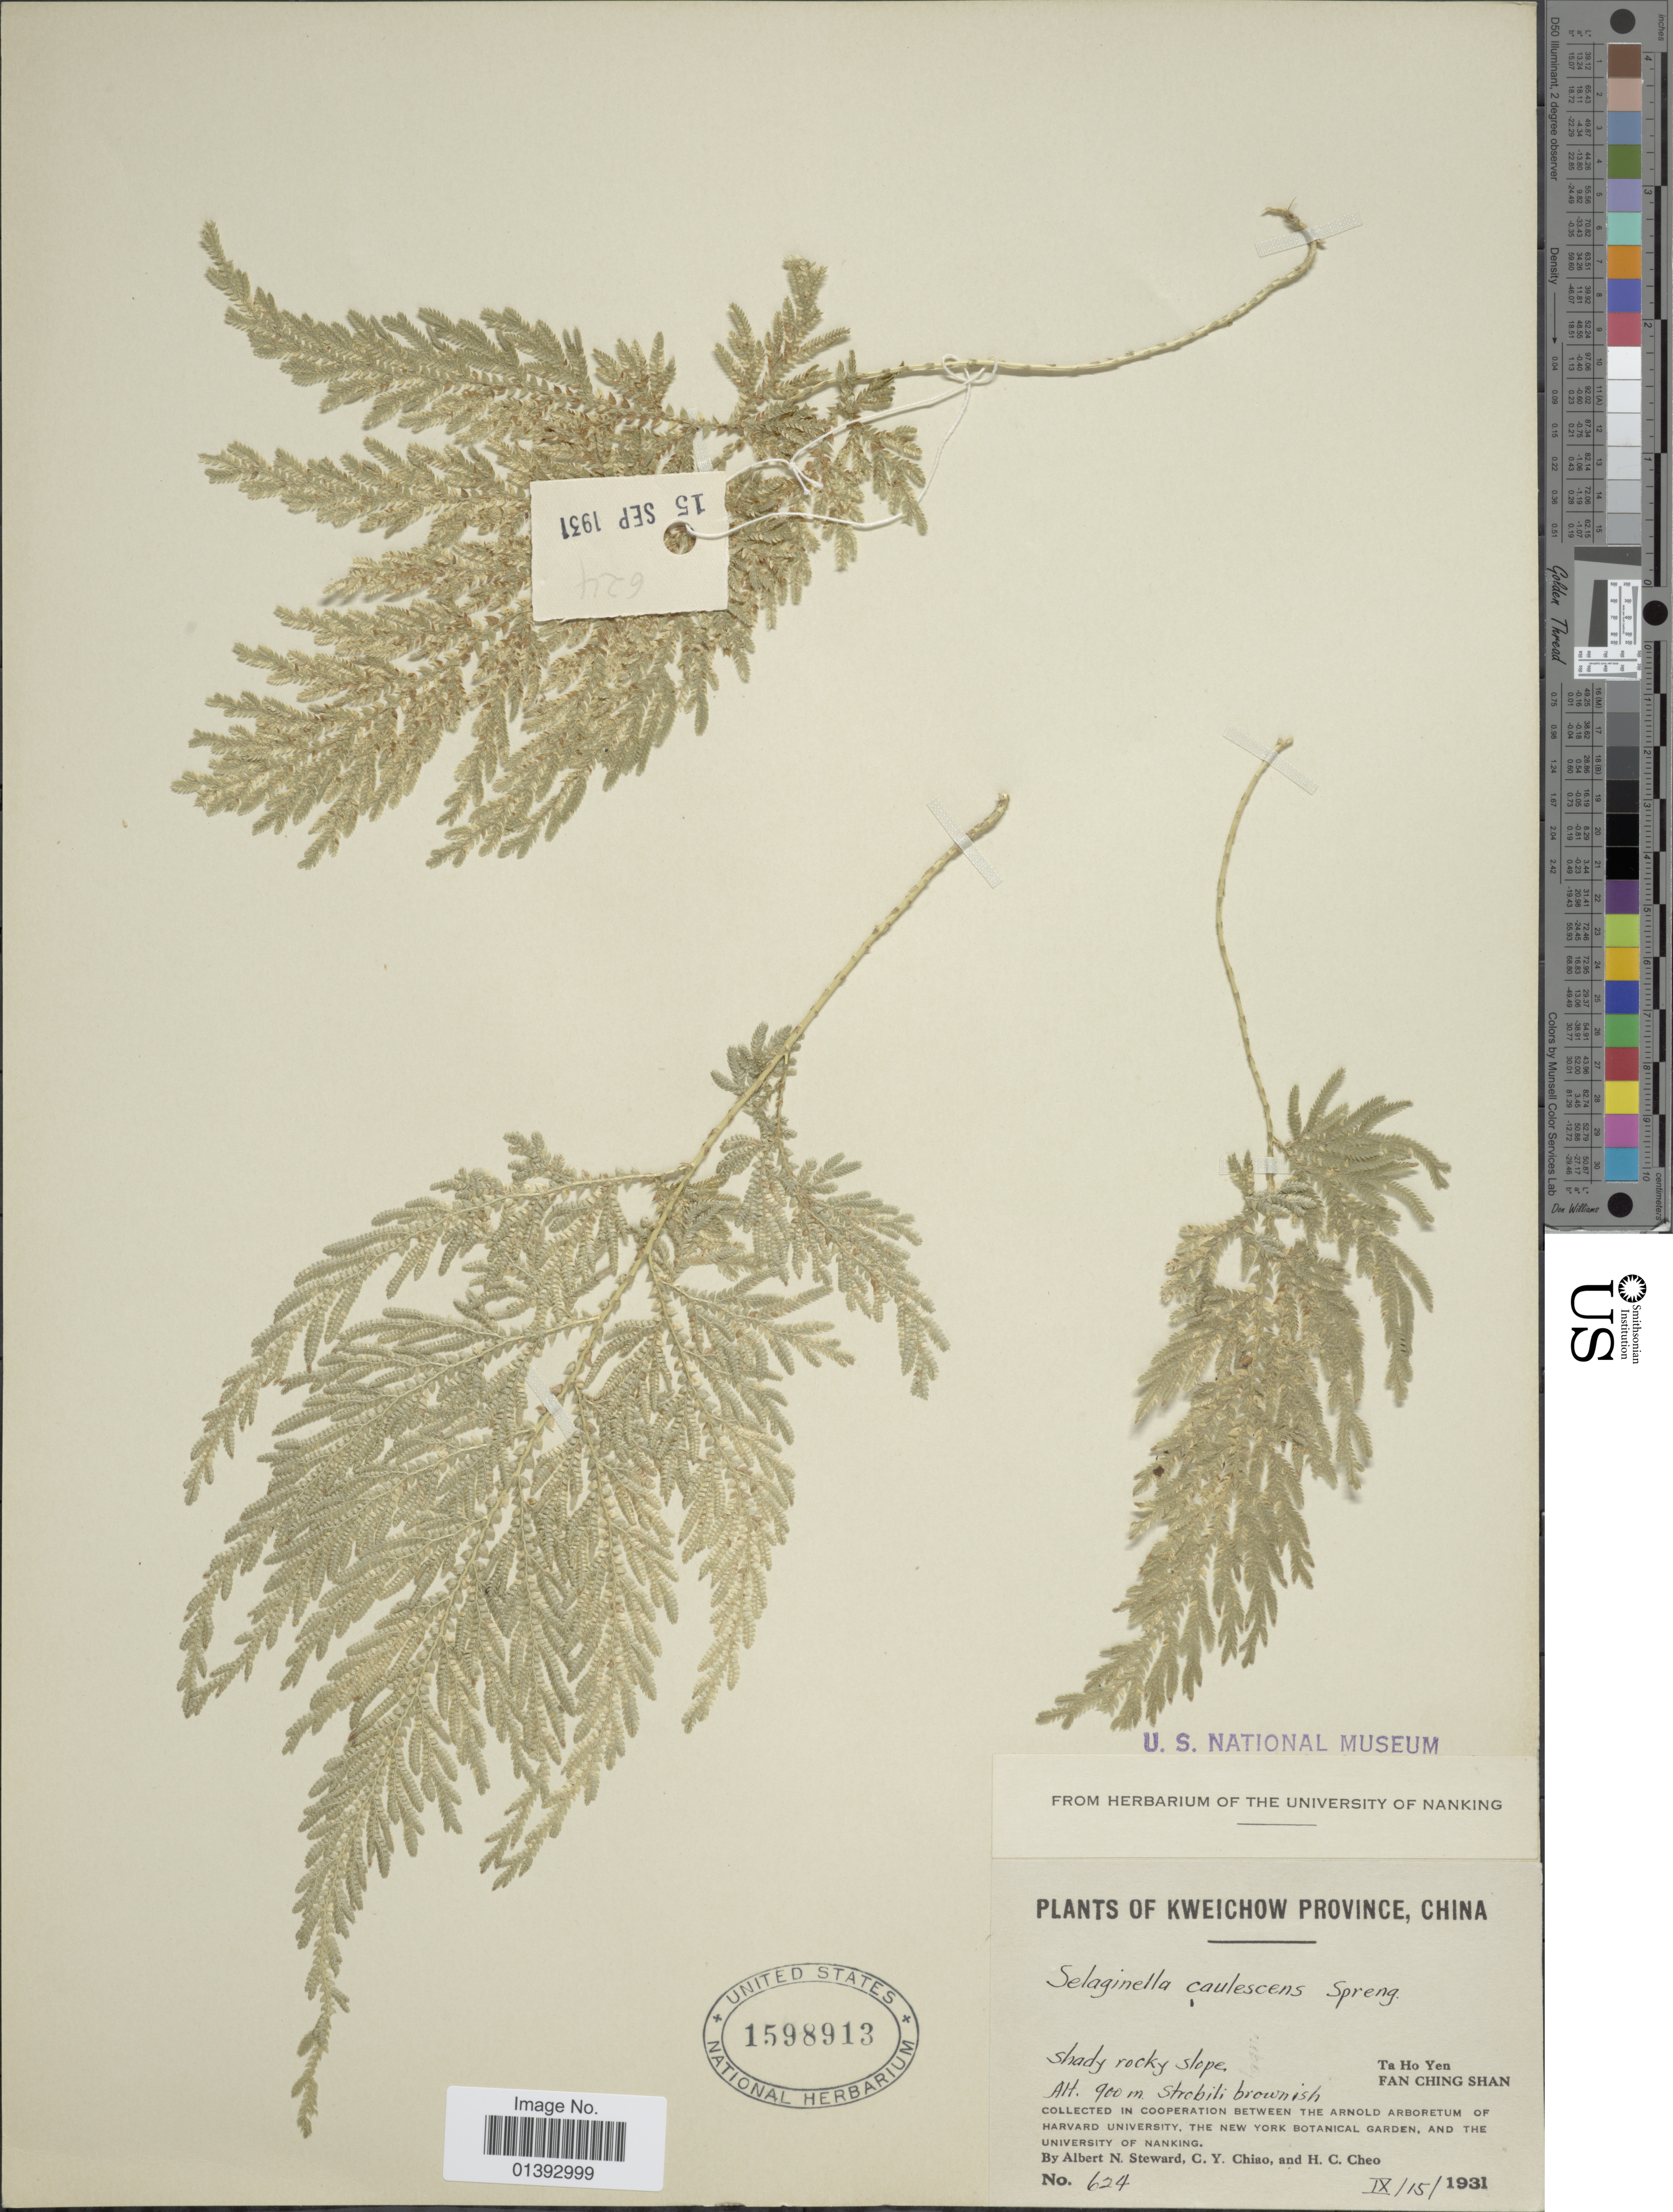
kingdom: Plantae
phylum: Tracheophyta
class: Lycopodiopsida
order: Selaginellales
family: Selaginellaceae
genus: Selaginella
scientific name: Selaginella moellendorffii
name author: Hieron.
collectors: A. N. Steward, C. Y. Chiao & H. Cheo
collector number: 624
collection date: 1931-09-15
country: China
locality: Kweichow Province, Ta Ho Yen, Fan Ching Shan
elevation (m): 900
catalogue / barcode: US 1598913